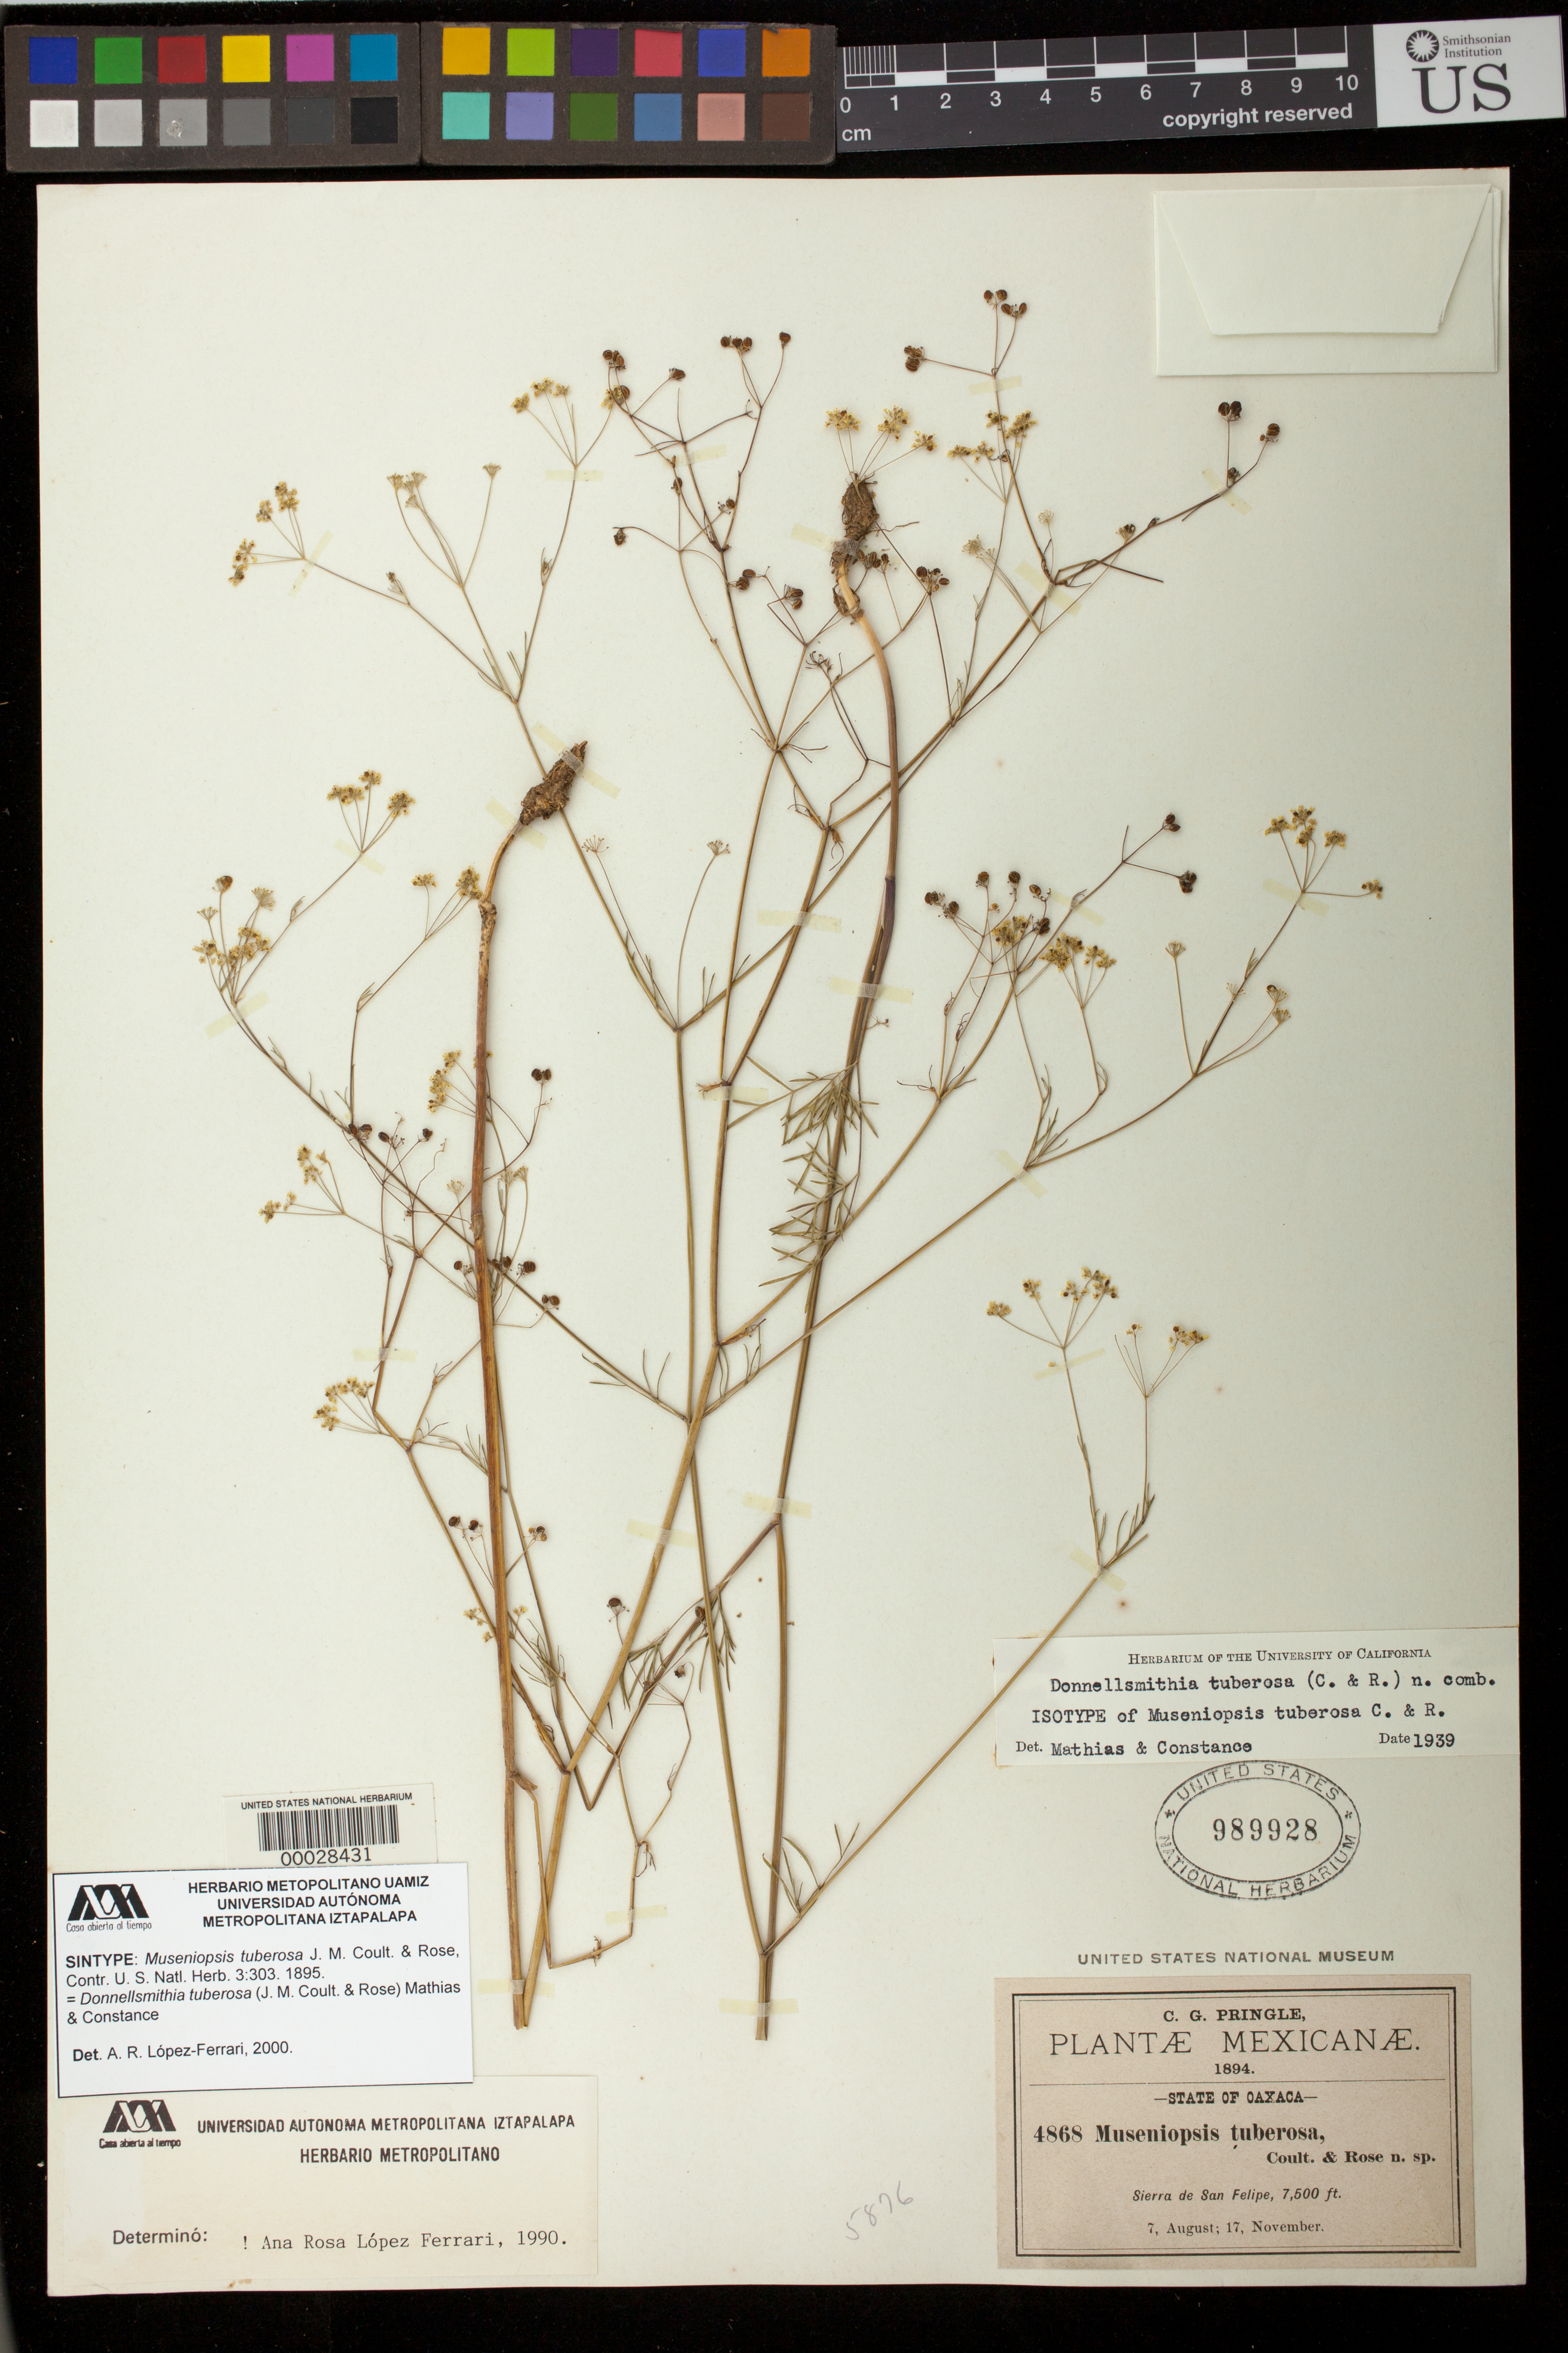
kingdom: Plantae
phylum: Tracheophyta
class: Magnoliopsida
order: Apiales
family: Apiaceae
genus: Museniopsis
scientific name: Museniopsis tuberosa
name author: J.M. Coult. & Rose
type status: Syntype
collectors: C. G. Pringle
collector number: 4868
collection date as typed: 1894. 7, August; 17, November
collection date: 1894-08-07,1894-11-17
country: Mexico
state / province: Oaxaca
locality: Sierra de San Felipe.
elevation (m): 2286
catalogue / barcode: US 989928